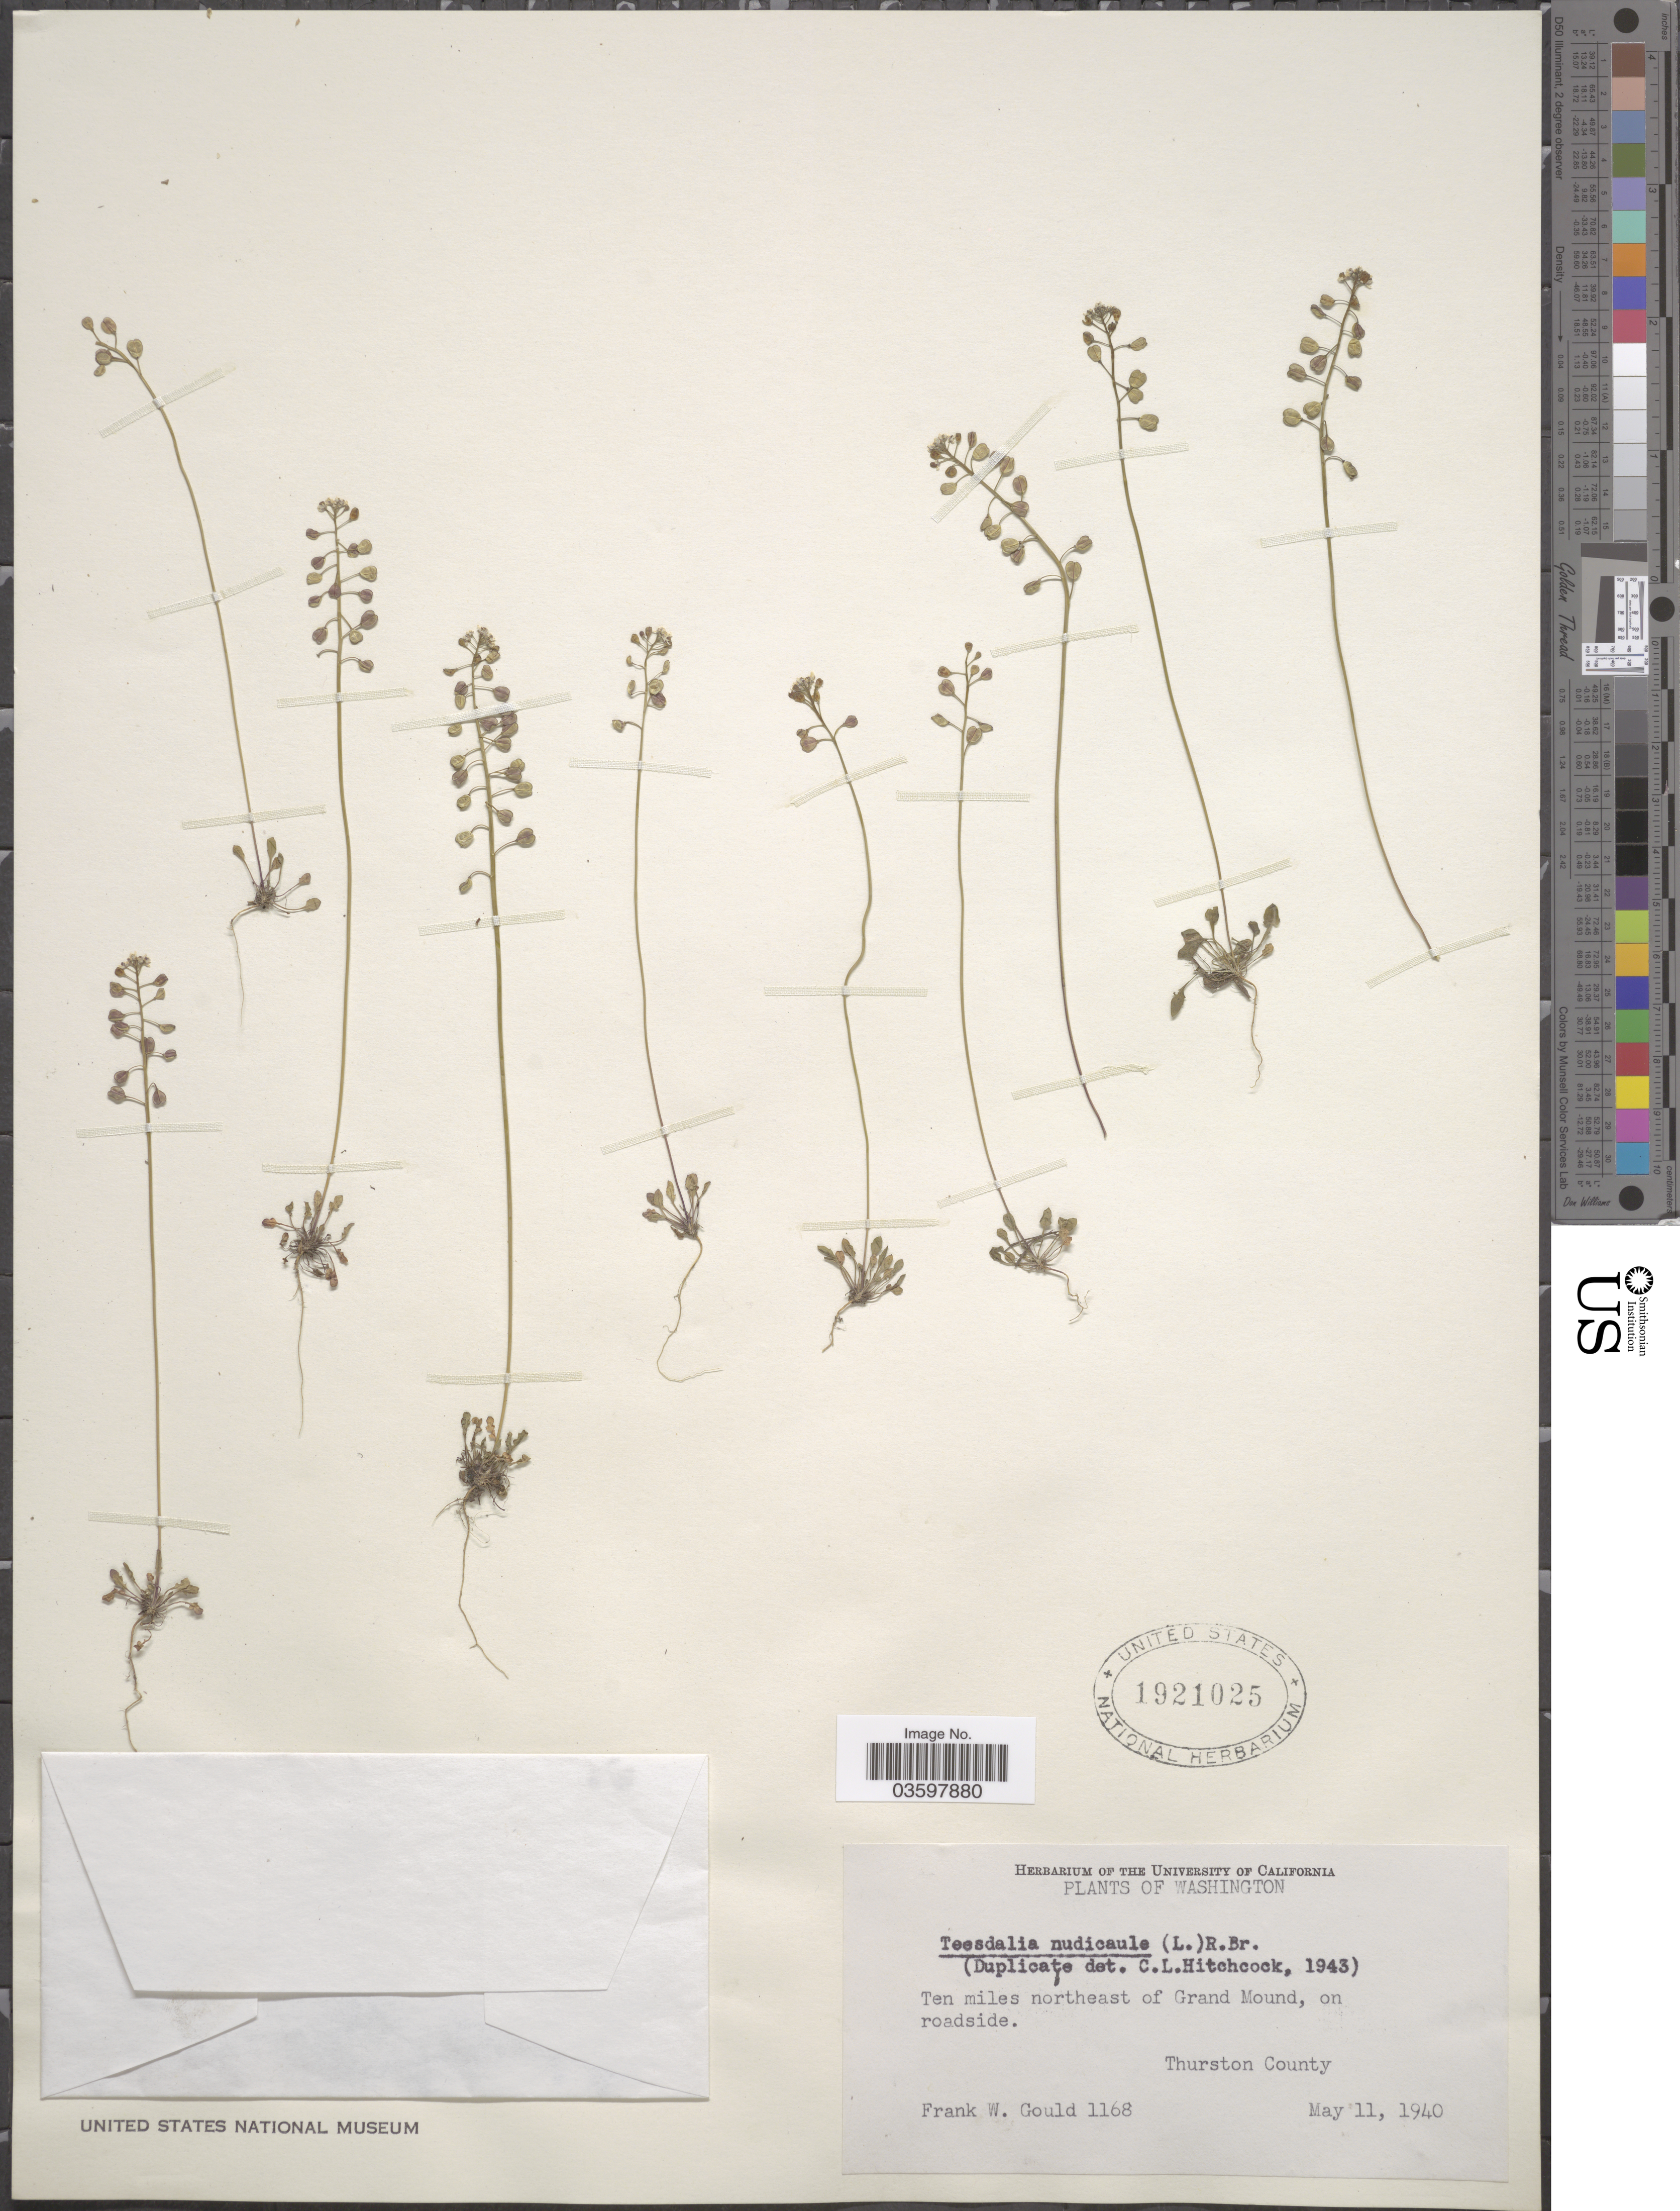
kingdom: Plantae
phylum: Tracheophyta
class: Magnoliopsida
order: Brassicales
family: Brassicaceae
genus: Teesdalia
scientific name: Teesdalia nudicaulis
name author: (L.) W.T. Aiton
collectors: F. W. Gould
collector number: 1168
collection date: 1940-05-11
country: United States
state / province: Washington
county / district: Thurston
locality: Ten miles northeast of Grand Mound, on roadside. Thurston County.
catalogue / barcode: US 1921025